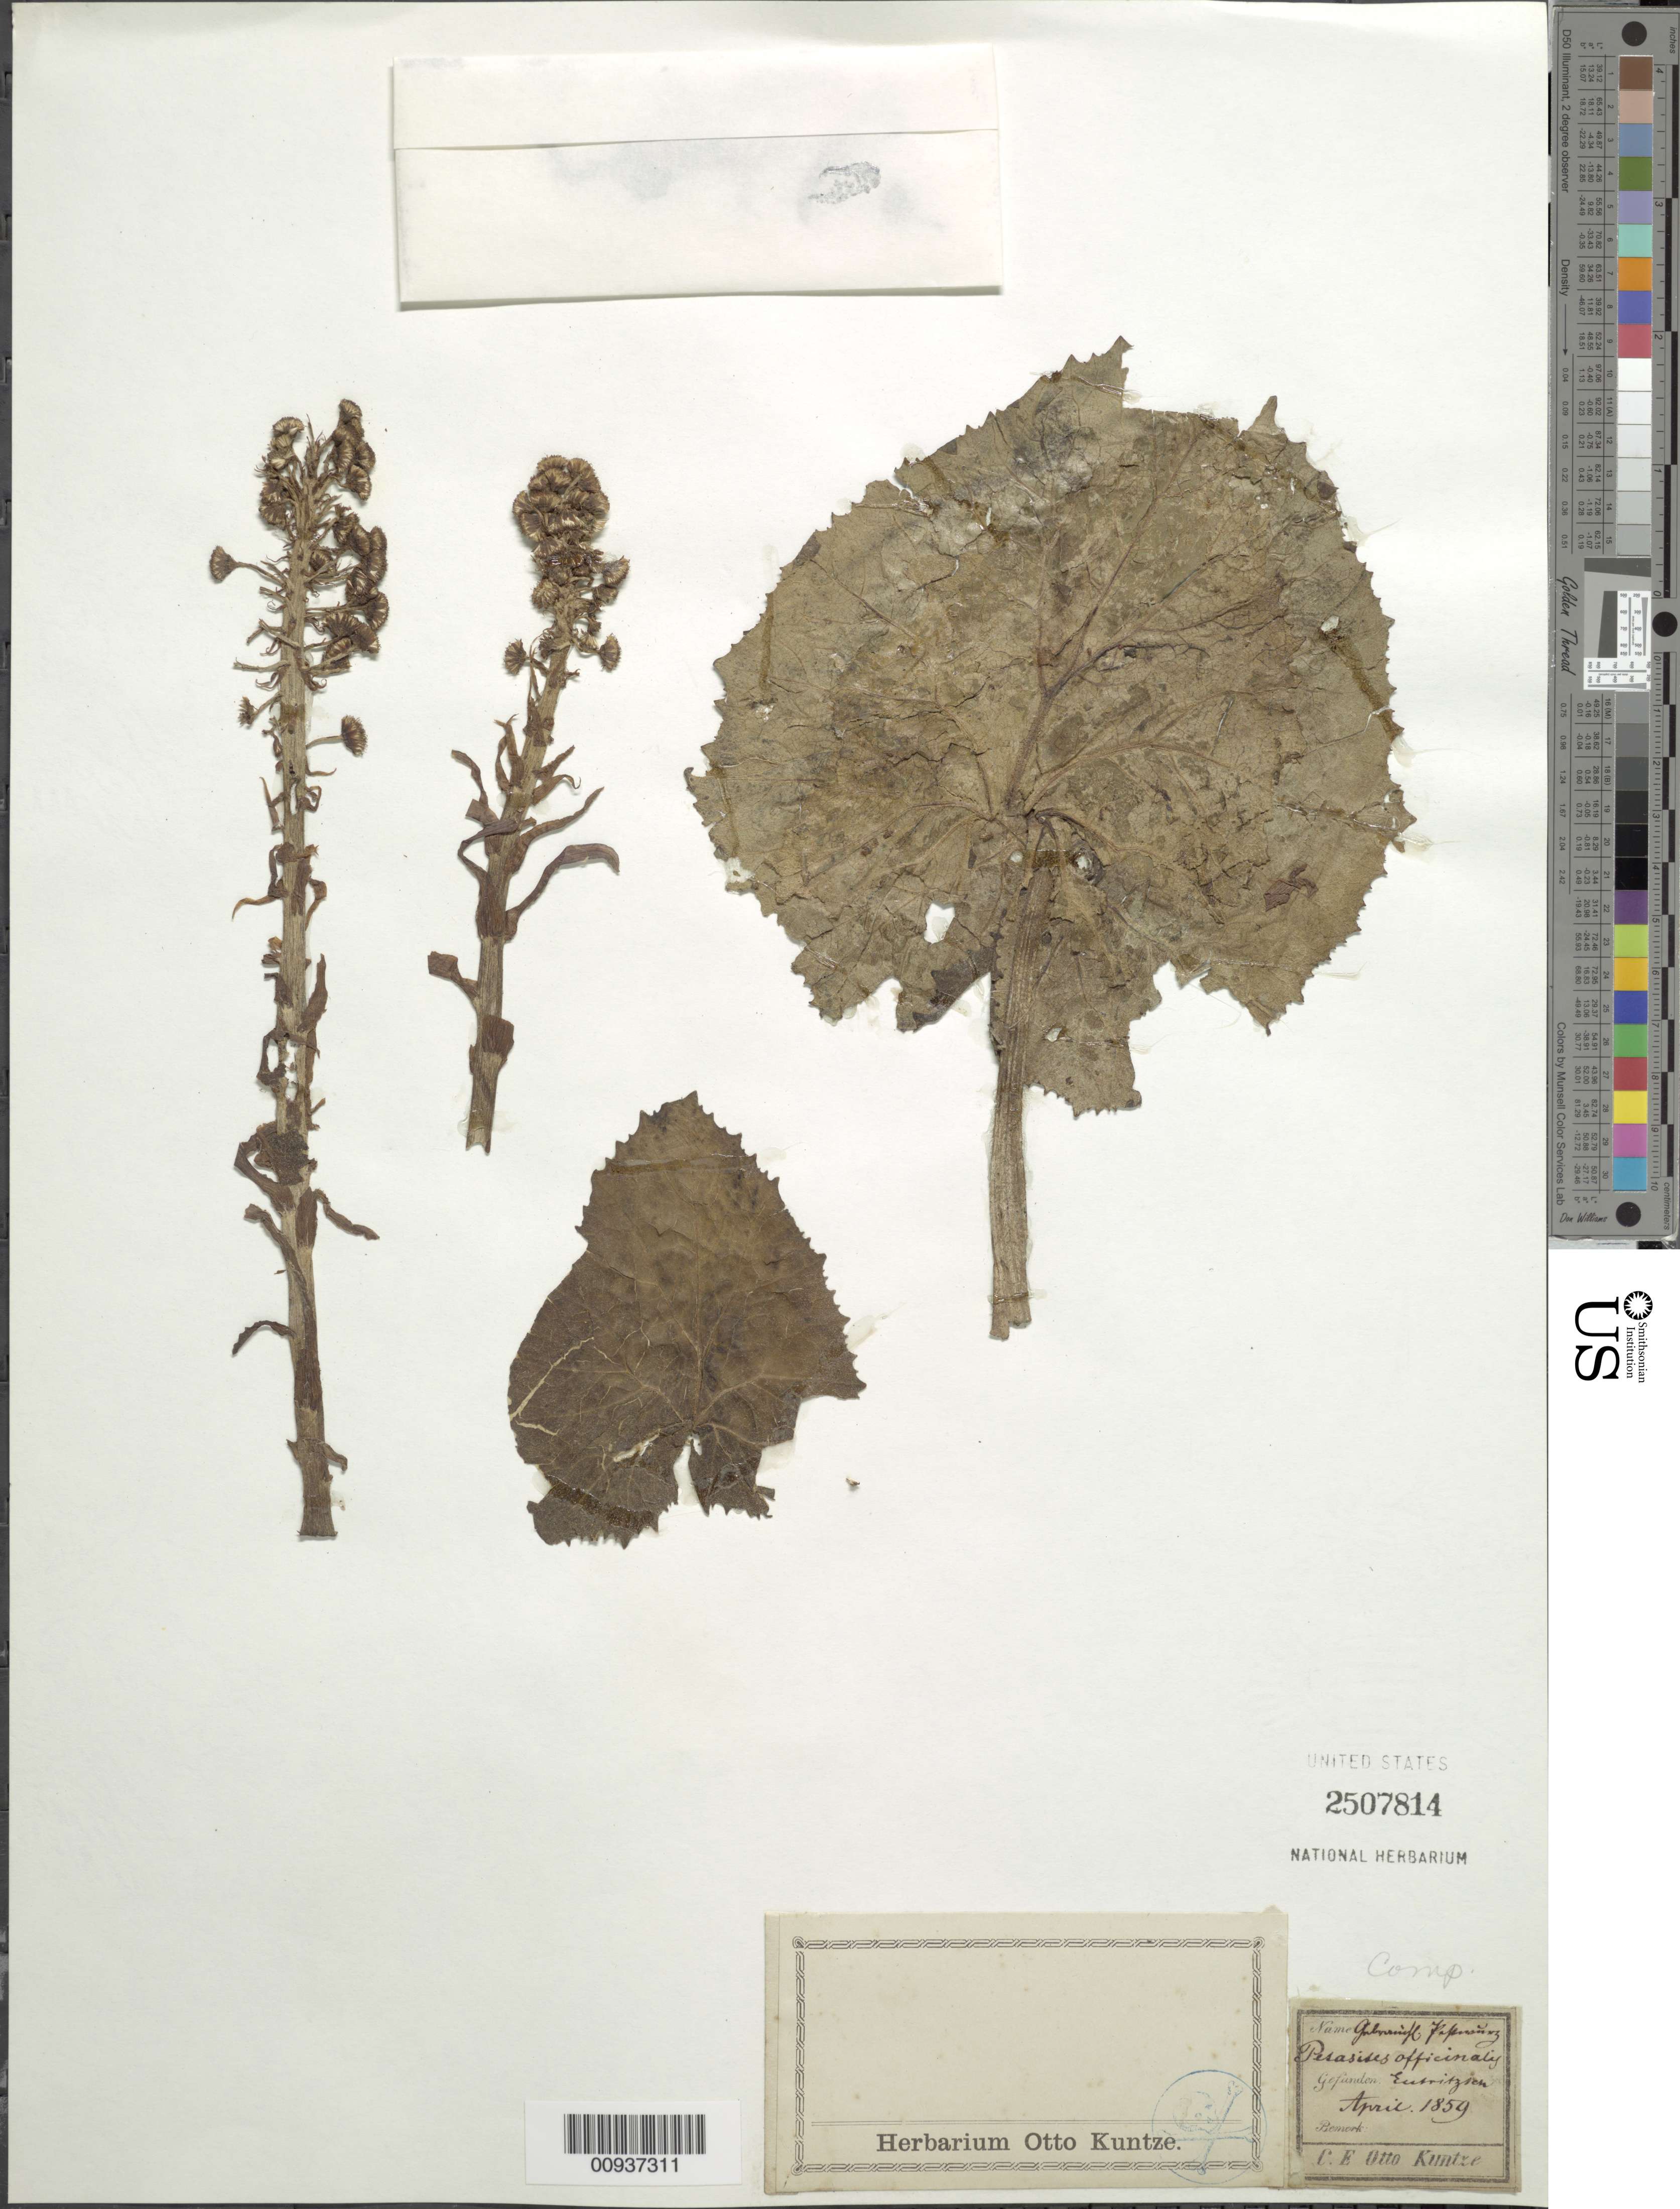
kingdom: Plantae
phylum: Tracheophyta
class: Magnoliopsida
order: Asterales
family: Asteraceae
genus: Petasites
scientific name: Petasites hybridus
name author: (L.) G. Gaertn. et al.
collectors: C.E.O. Kuntze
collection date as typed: Apr 1859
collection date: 1859-04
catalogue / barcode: US 2507814